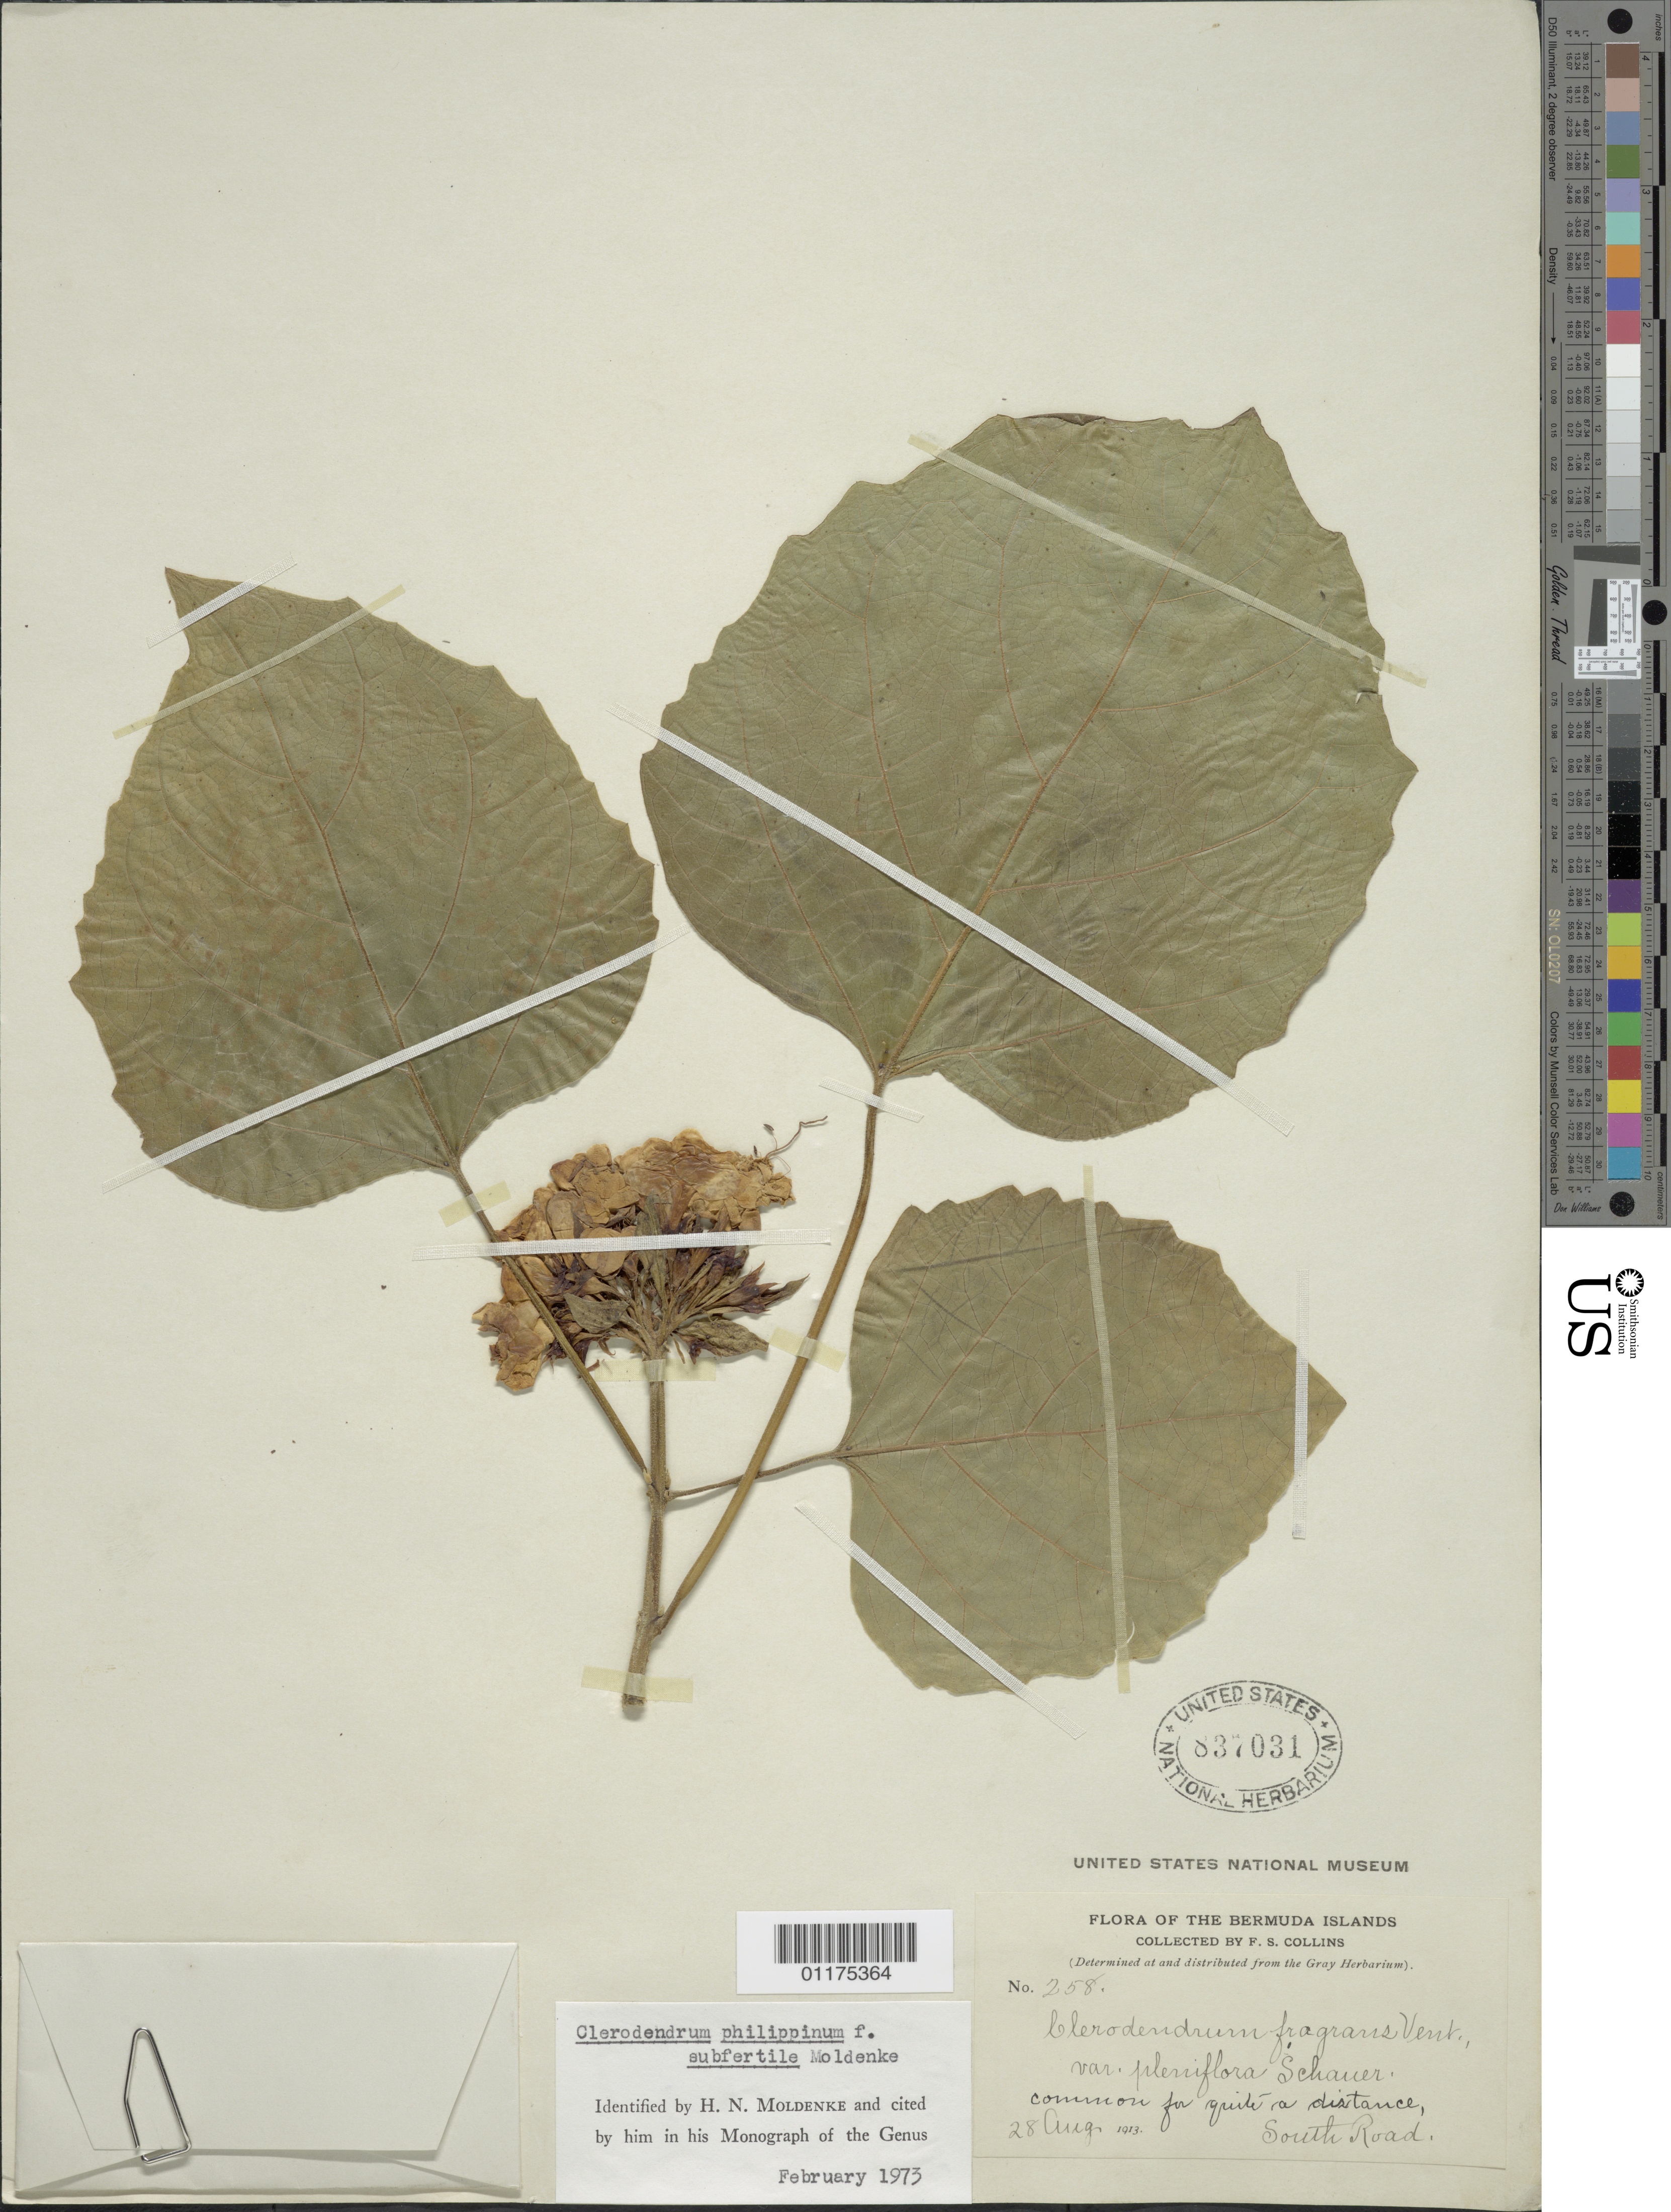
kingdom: Plantae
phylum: Tracheophyta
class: Magnoliopsida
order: Lamiales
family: Lamiaceae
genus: Clerodendrum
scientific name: Clerodendrum philippinum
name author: Schauer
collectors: F. Collins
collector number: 258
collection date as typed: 28 Aug 1913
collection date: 1913-08-28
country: Bermuda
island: Bermuda I.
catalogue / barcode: US 837031